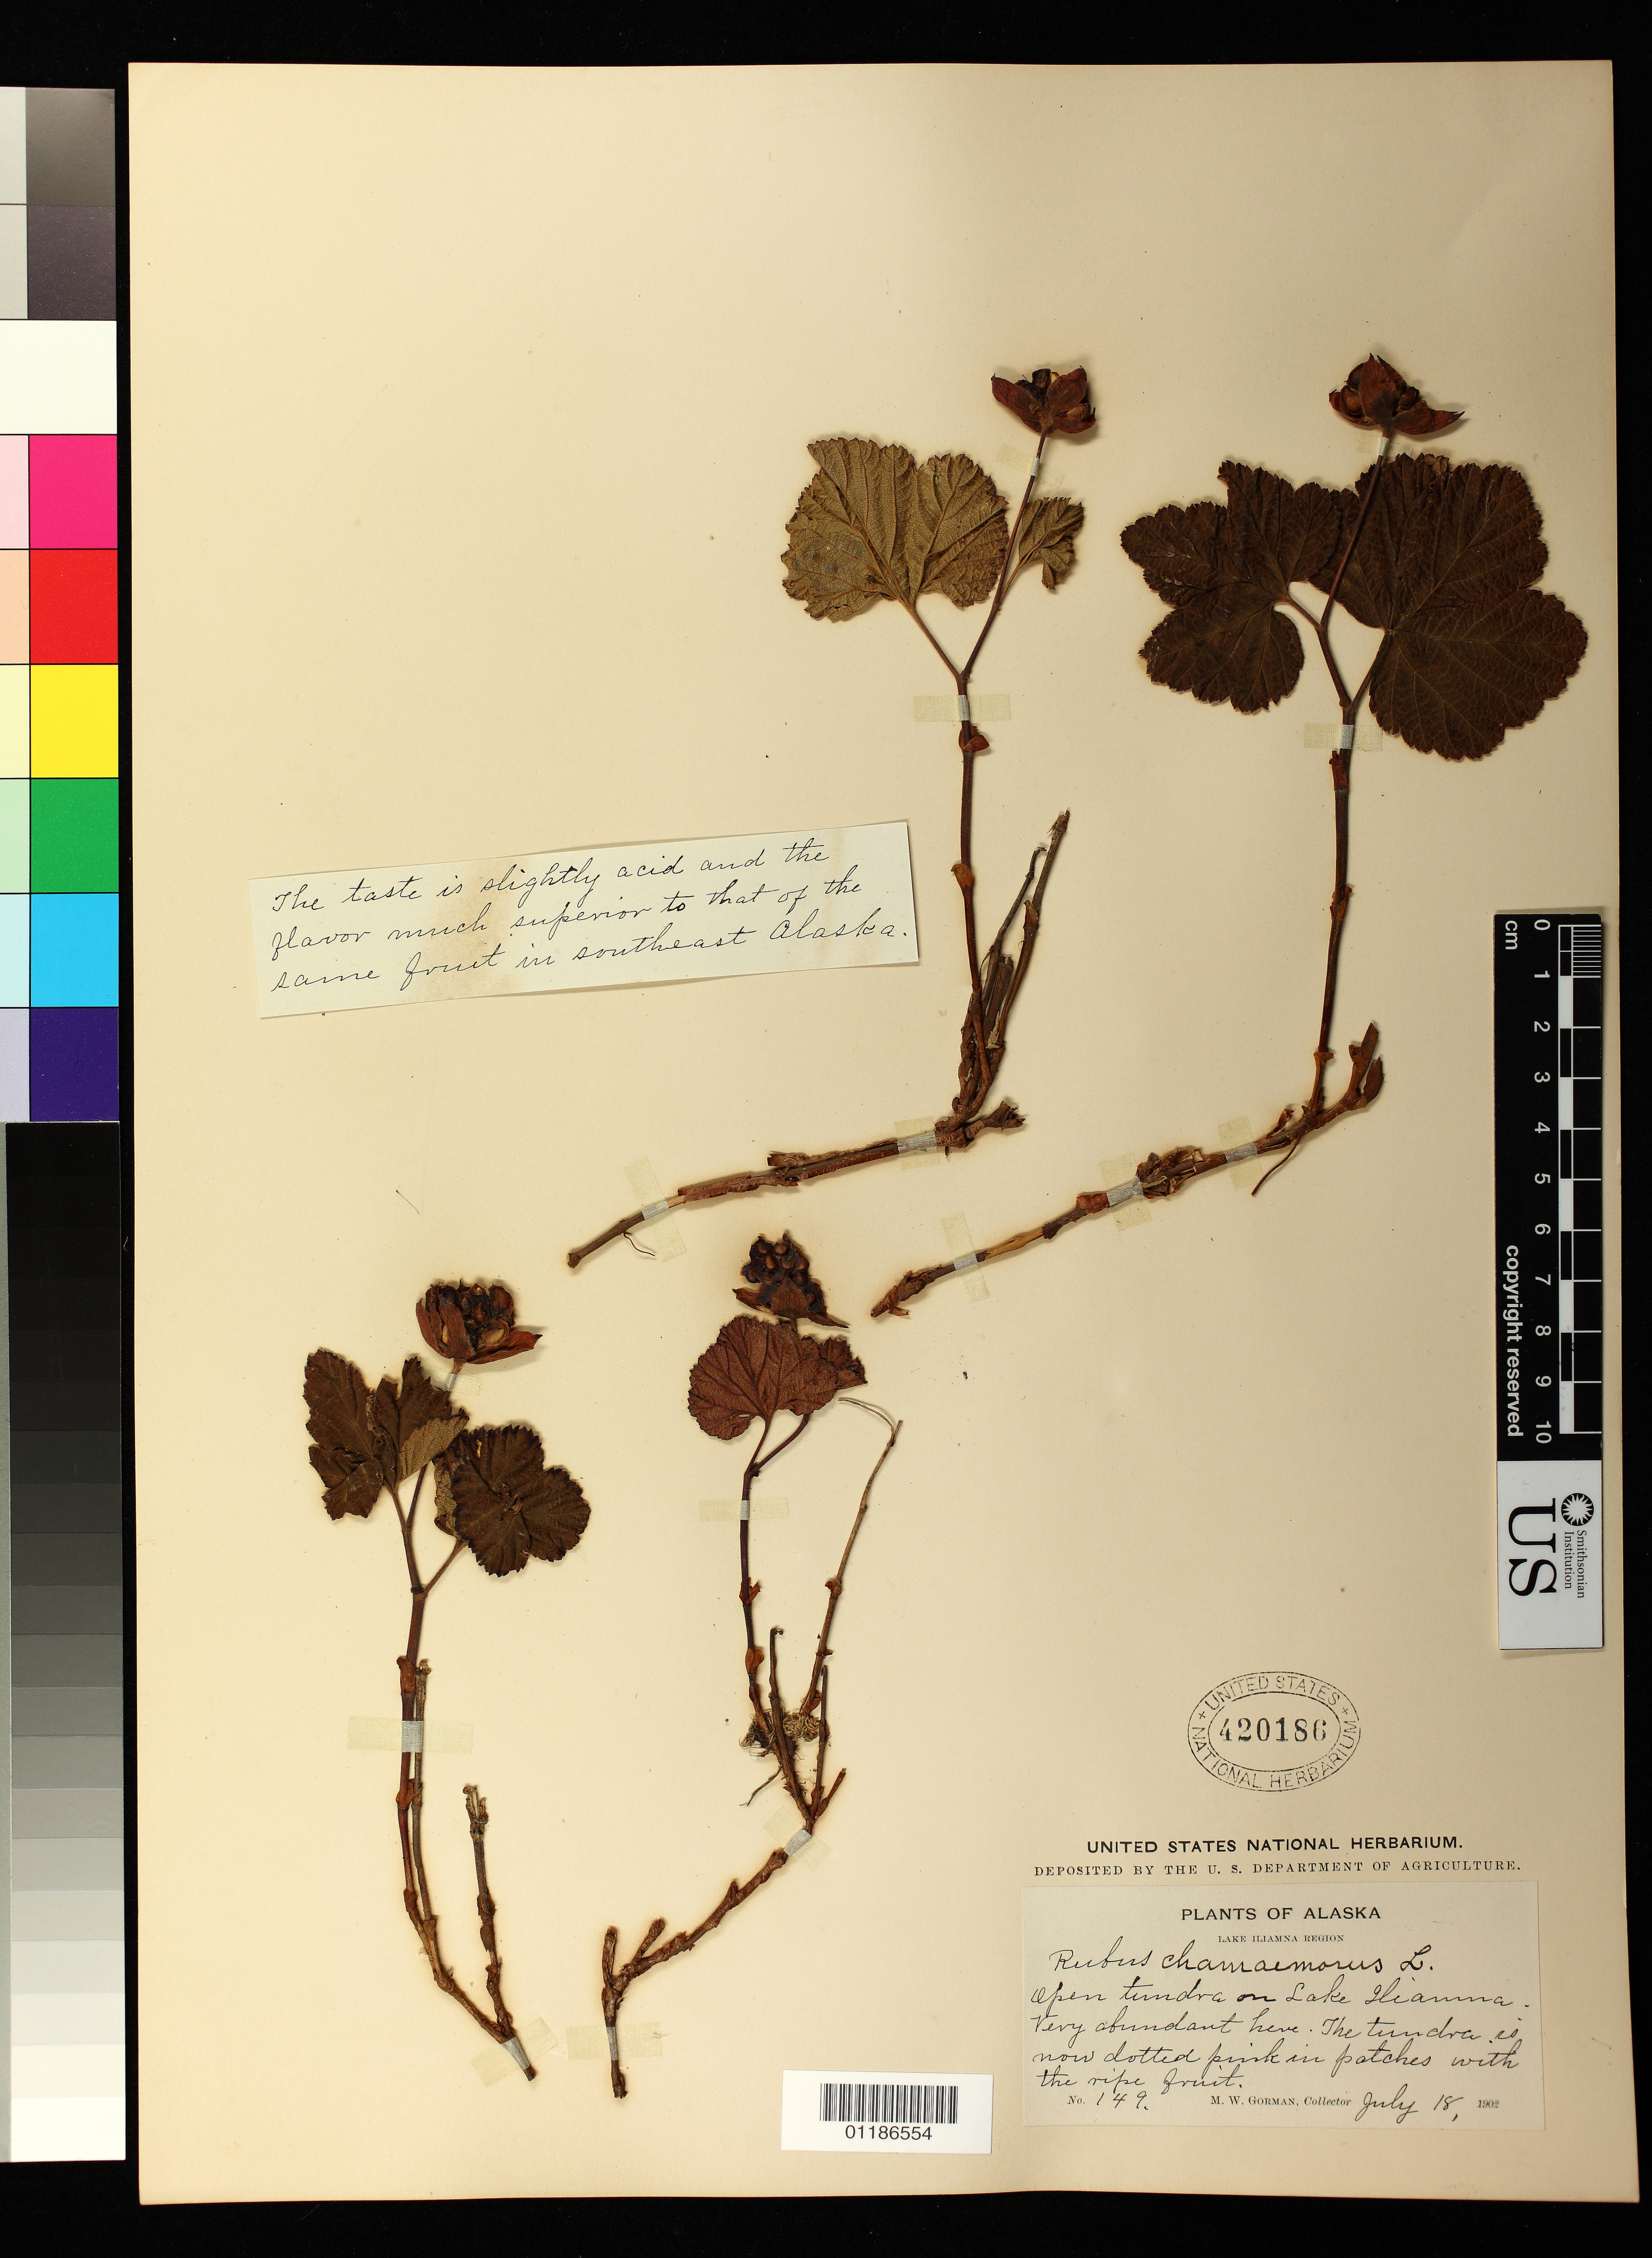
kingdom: Plantae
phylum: Tracheophyta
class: Magnoliopsida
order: Rosales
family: Rosaceae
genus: Rubus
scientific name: Rubus chamaemorus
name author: L.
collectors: M. W. Gorman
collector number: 149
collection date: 1902-07-18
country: United States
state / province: Alaska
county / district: Lake and Peninsula Borough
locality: Lake Iliamna Region. Open tundra on Lake Iliamna. Very abundant here. The tundra is now dotted pink in patches with the ripe fruit.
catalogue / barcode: US 420186